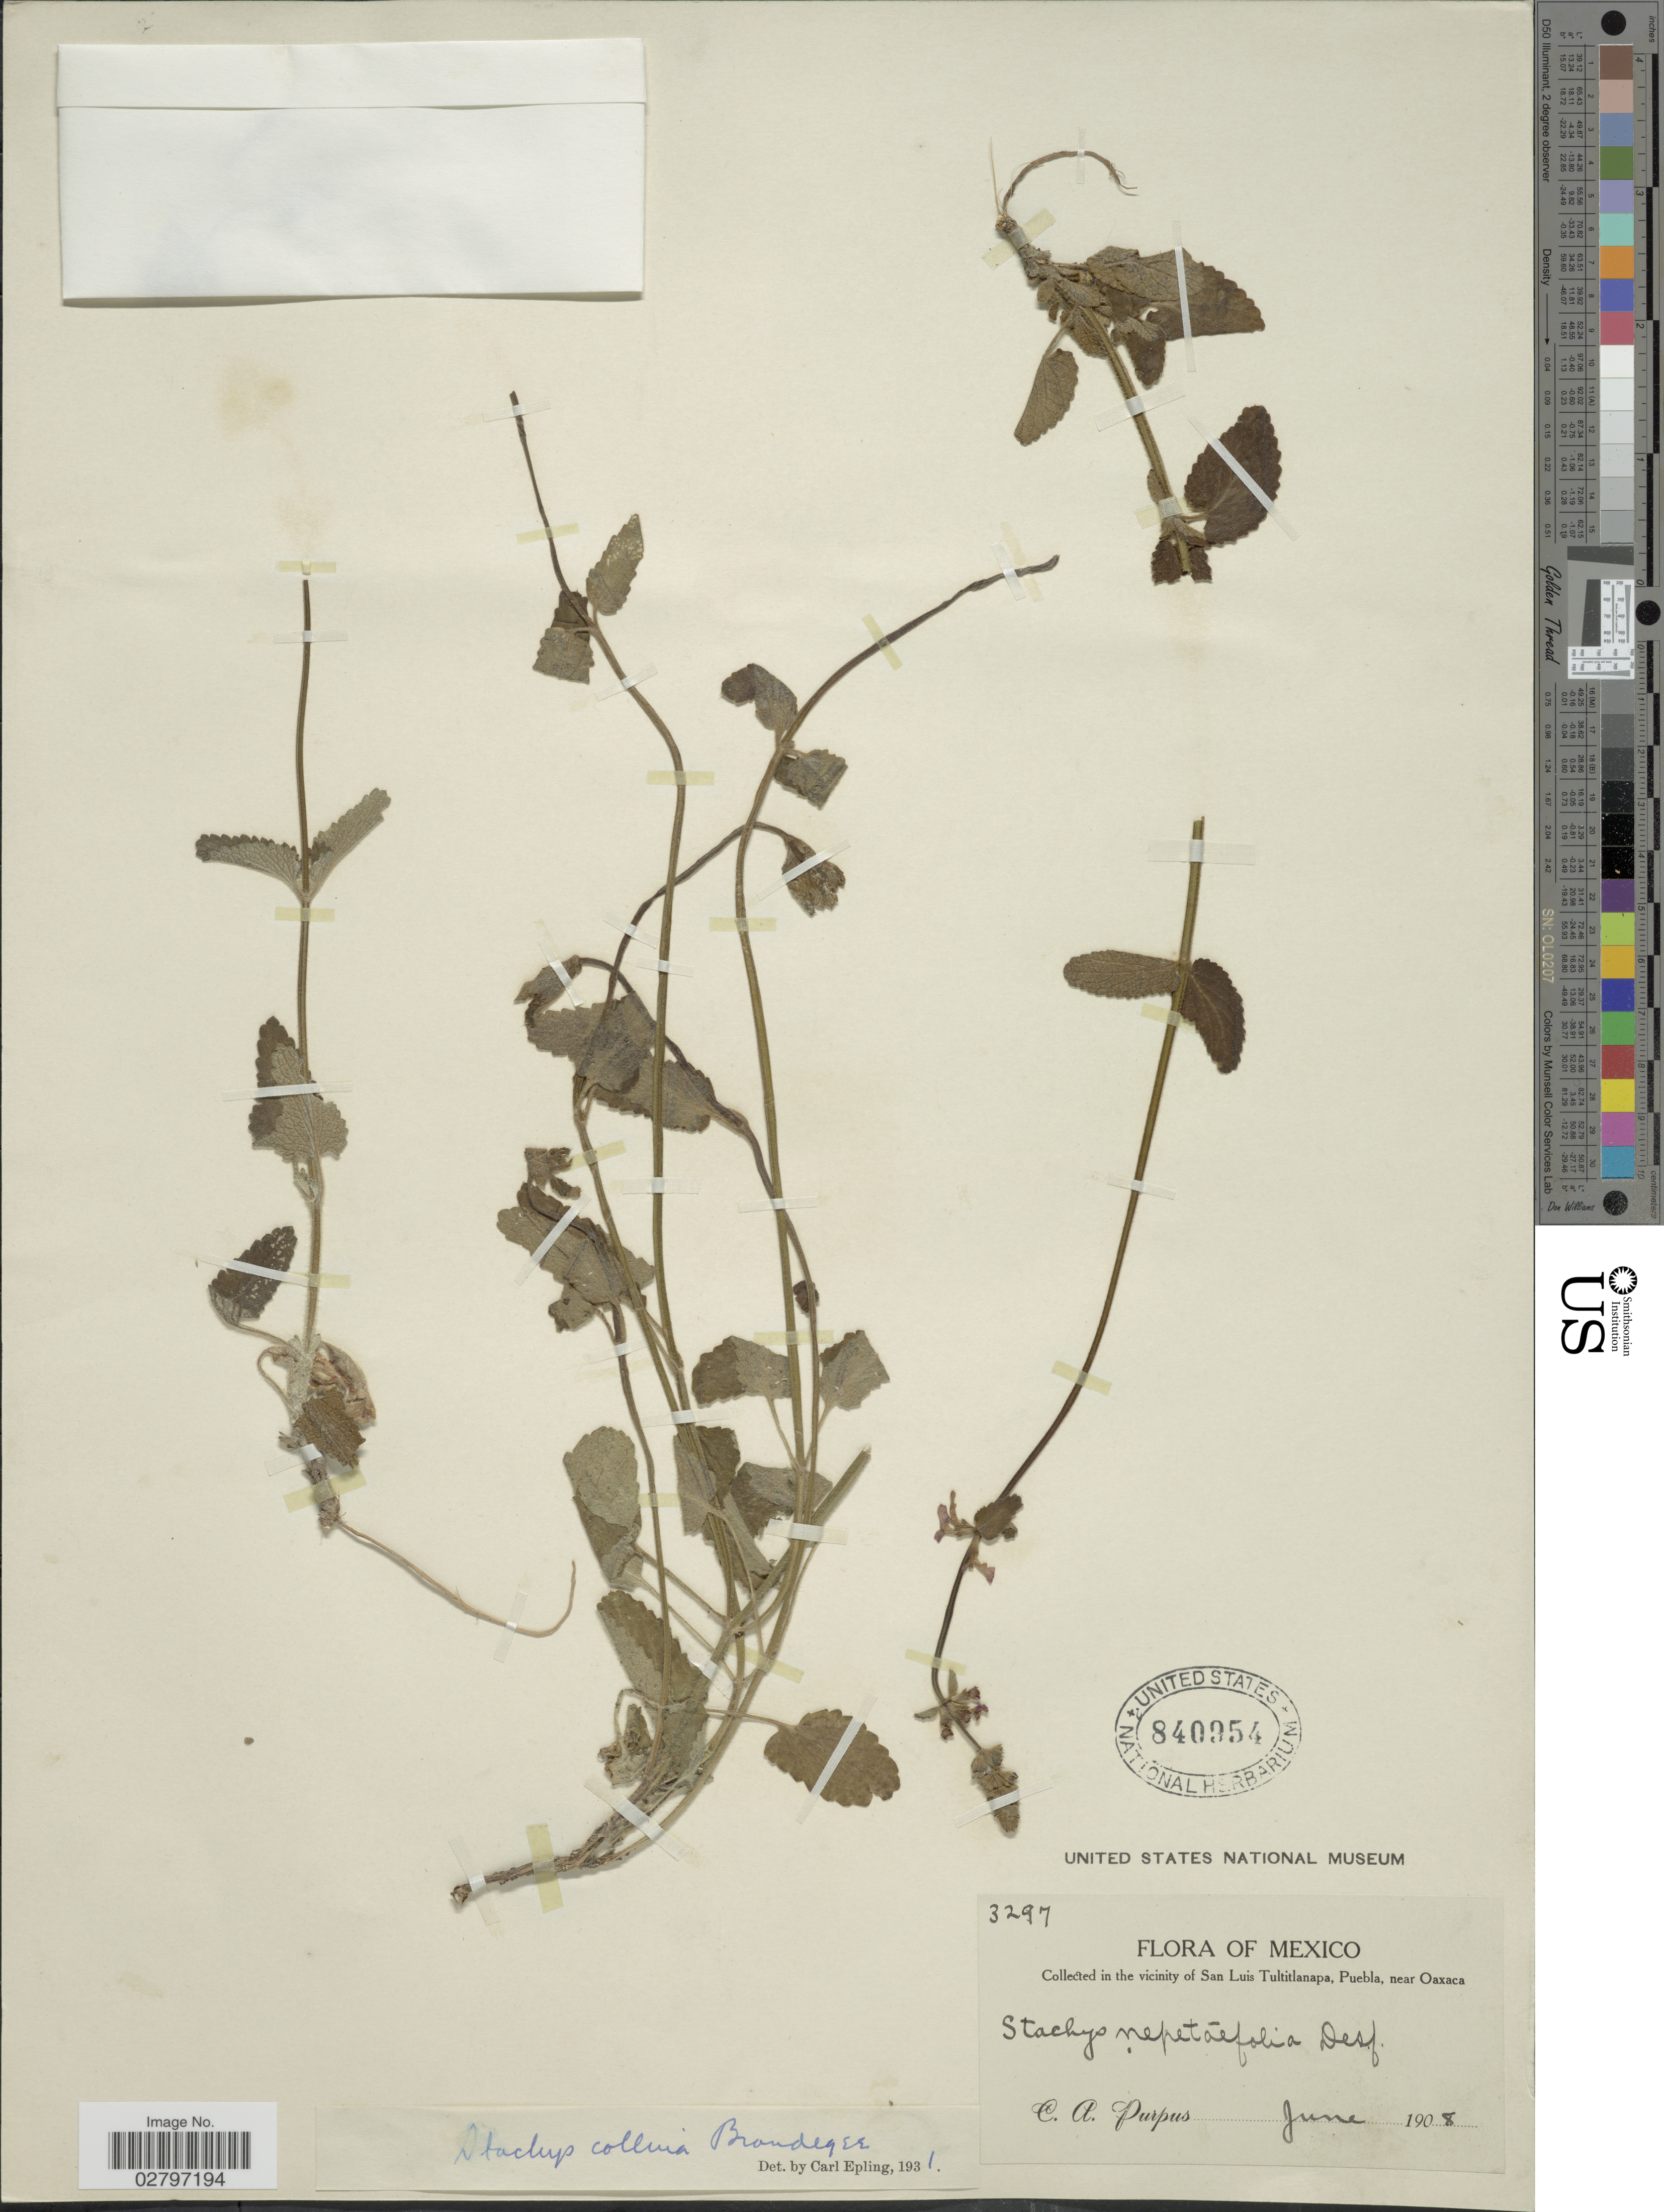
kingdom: Plantae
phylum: Tracheophyta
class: Magnoliopsida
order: Lamiales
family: Lamiaceae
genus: Stachys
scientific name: Stachys collina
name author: Brandegee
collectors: C. A. Purpus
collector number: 3297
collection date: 1908-06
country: Mexico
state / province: Puebla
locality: Vicinity of San Luis Tultitlanapa, Puebla, near Oaxaca.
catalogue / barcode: US 840954